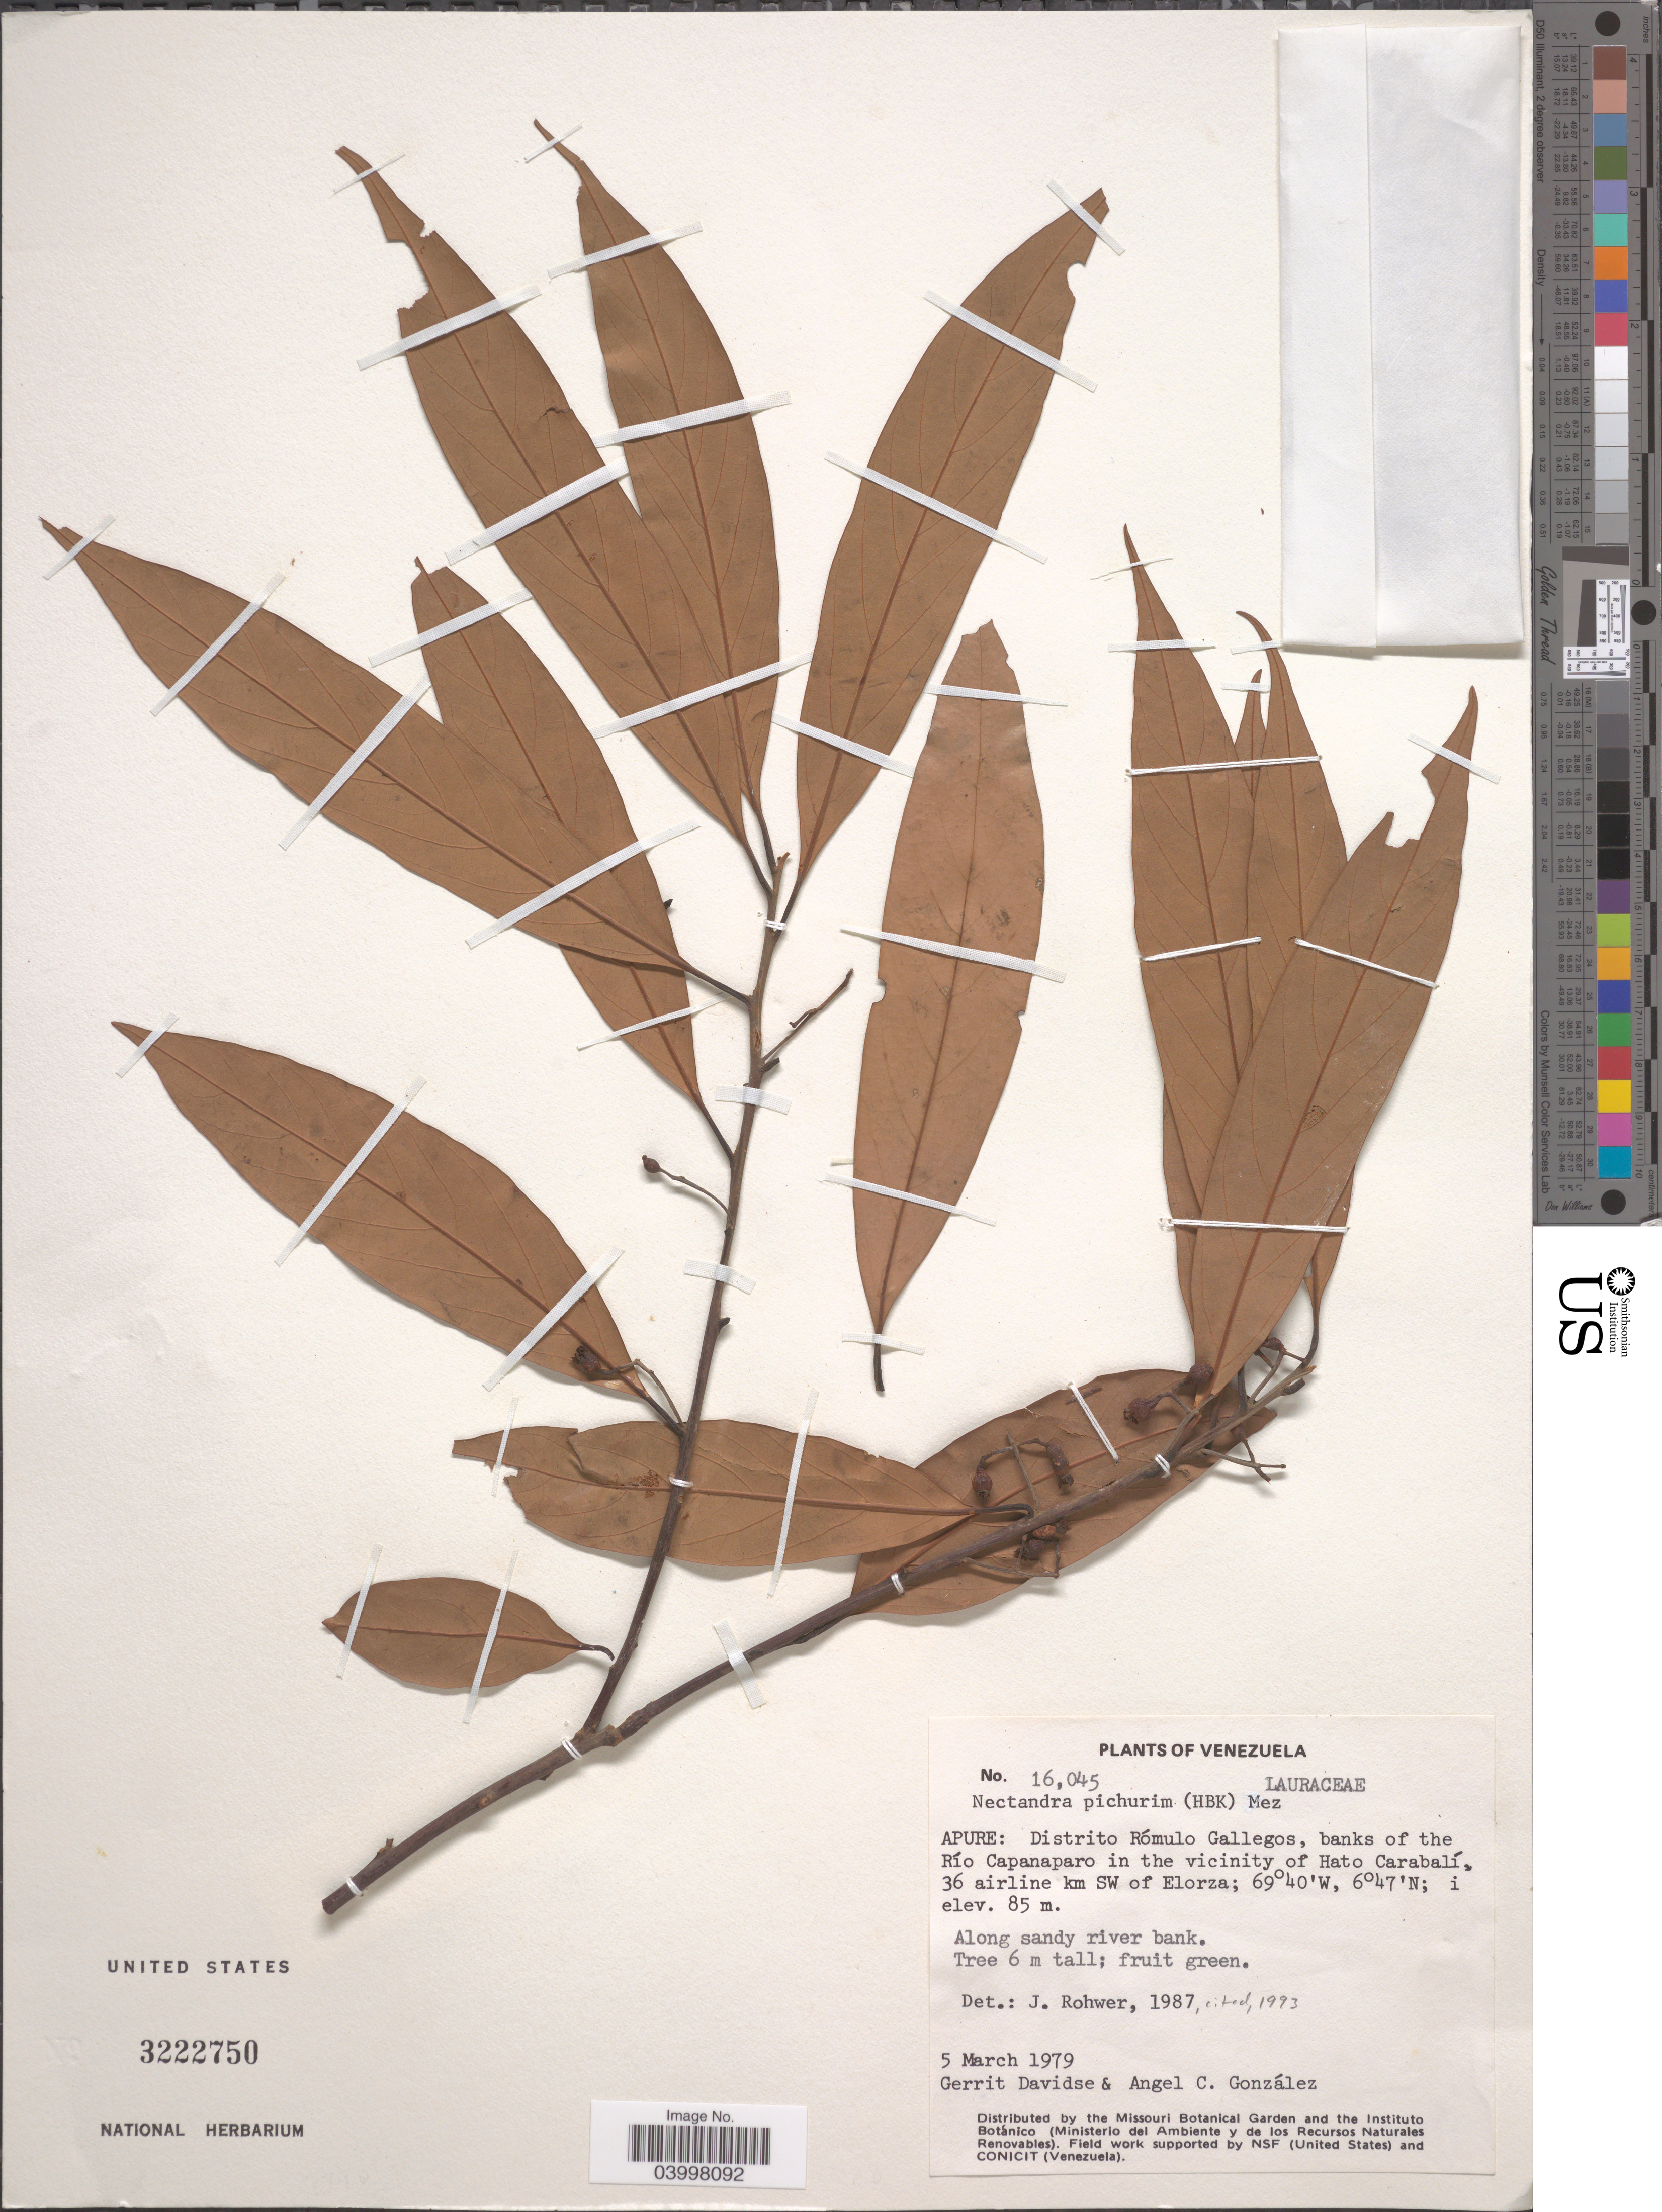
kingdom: Plantae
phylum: Tracheophyta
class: Magnoliopsida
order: Laurales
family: Lauraceae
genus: Nectandra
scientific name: Nectandra pichurim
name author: (Kunth) Mez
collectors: G. Davidse & A. C. González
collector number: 16045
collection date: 1979-03-05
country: Venezuela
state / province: Apure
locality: Distrito Rómulo Gallegos, banks of the Río Capanaparo in the vicinity of Hato Carabalí, 36 airline km SW of Elorza. Along sandy river bank.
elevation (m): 85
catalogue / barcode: US 3222750